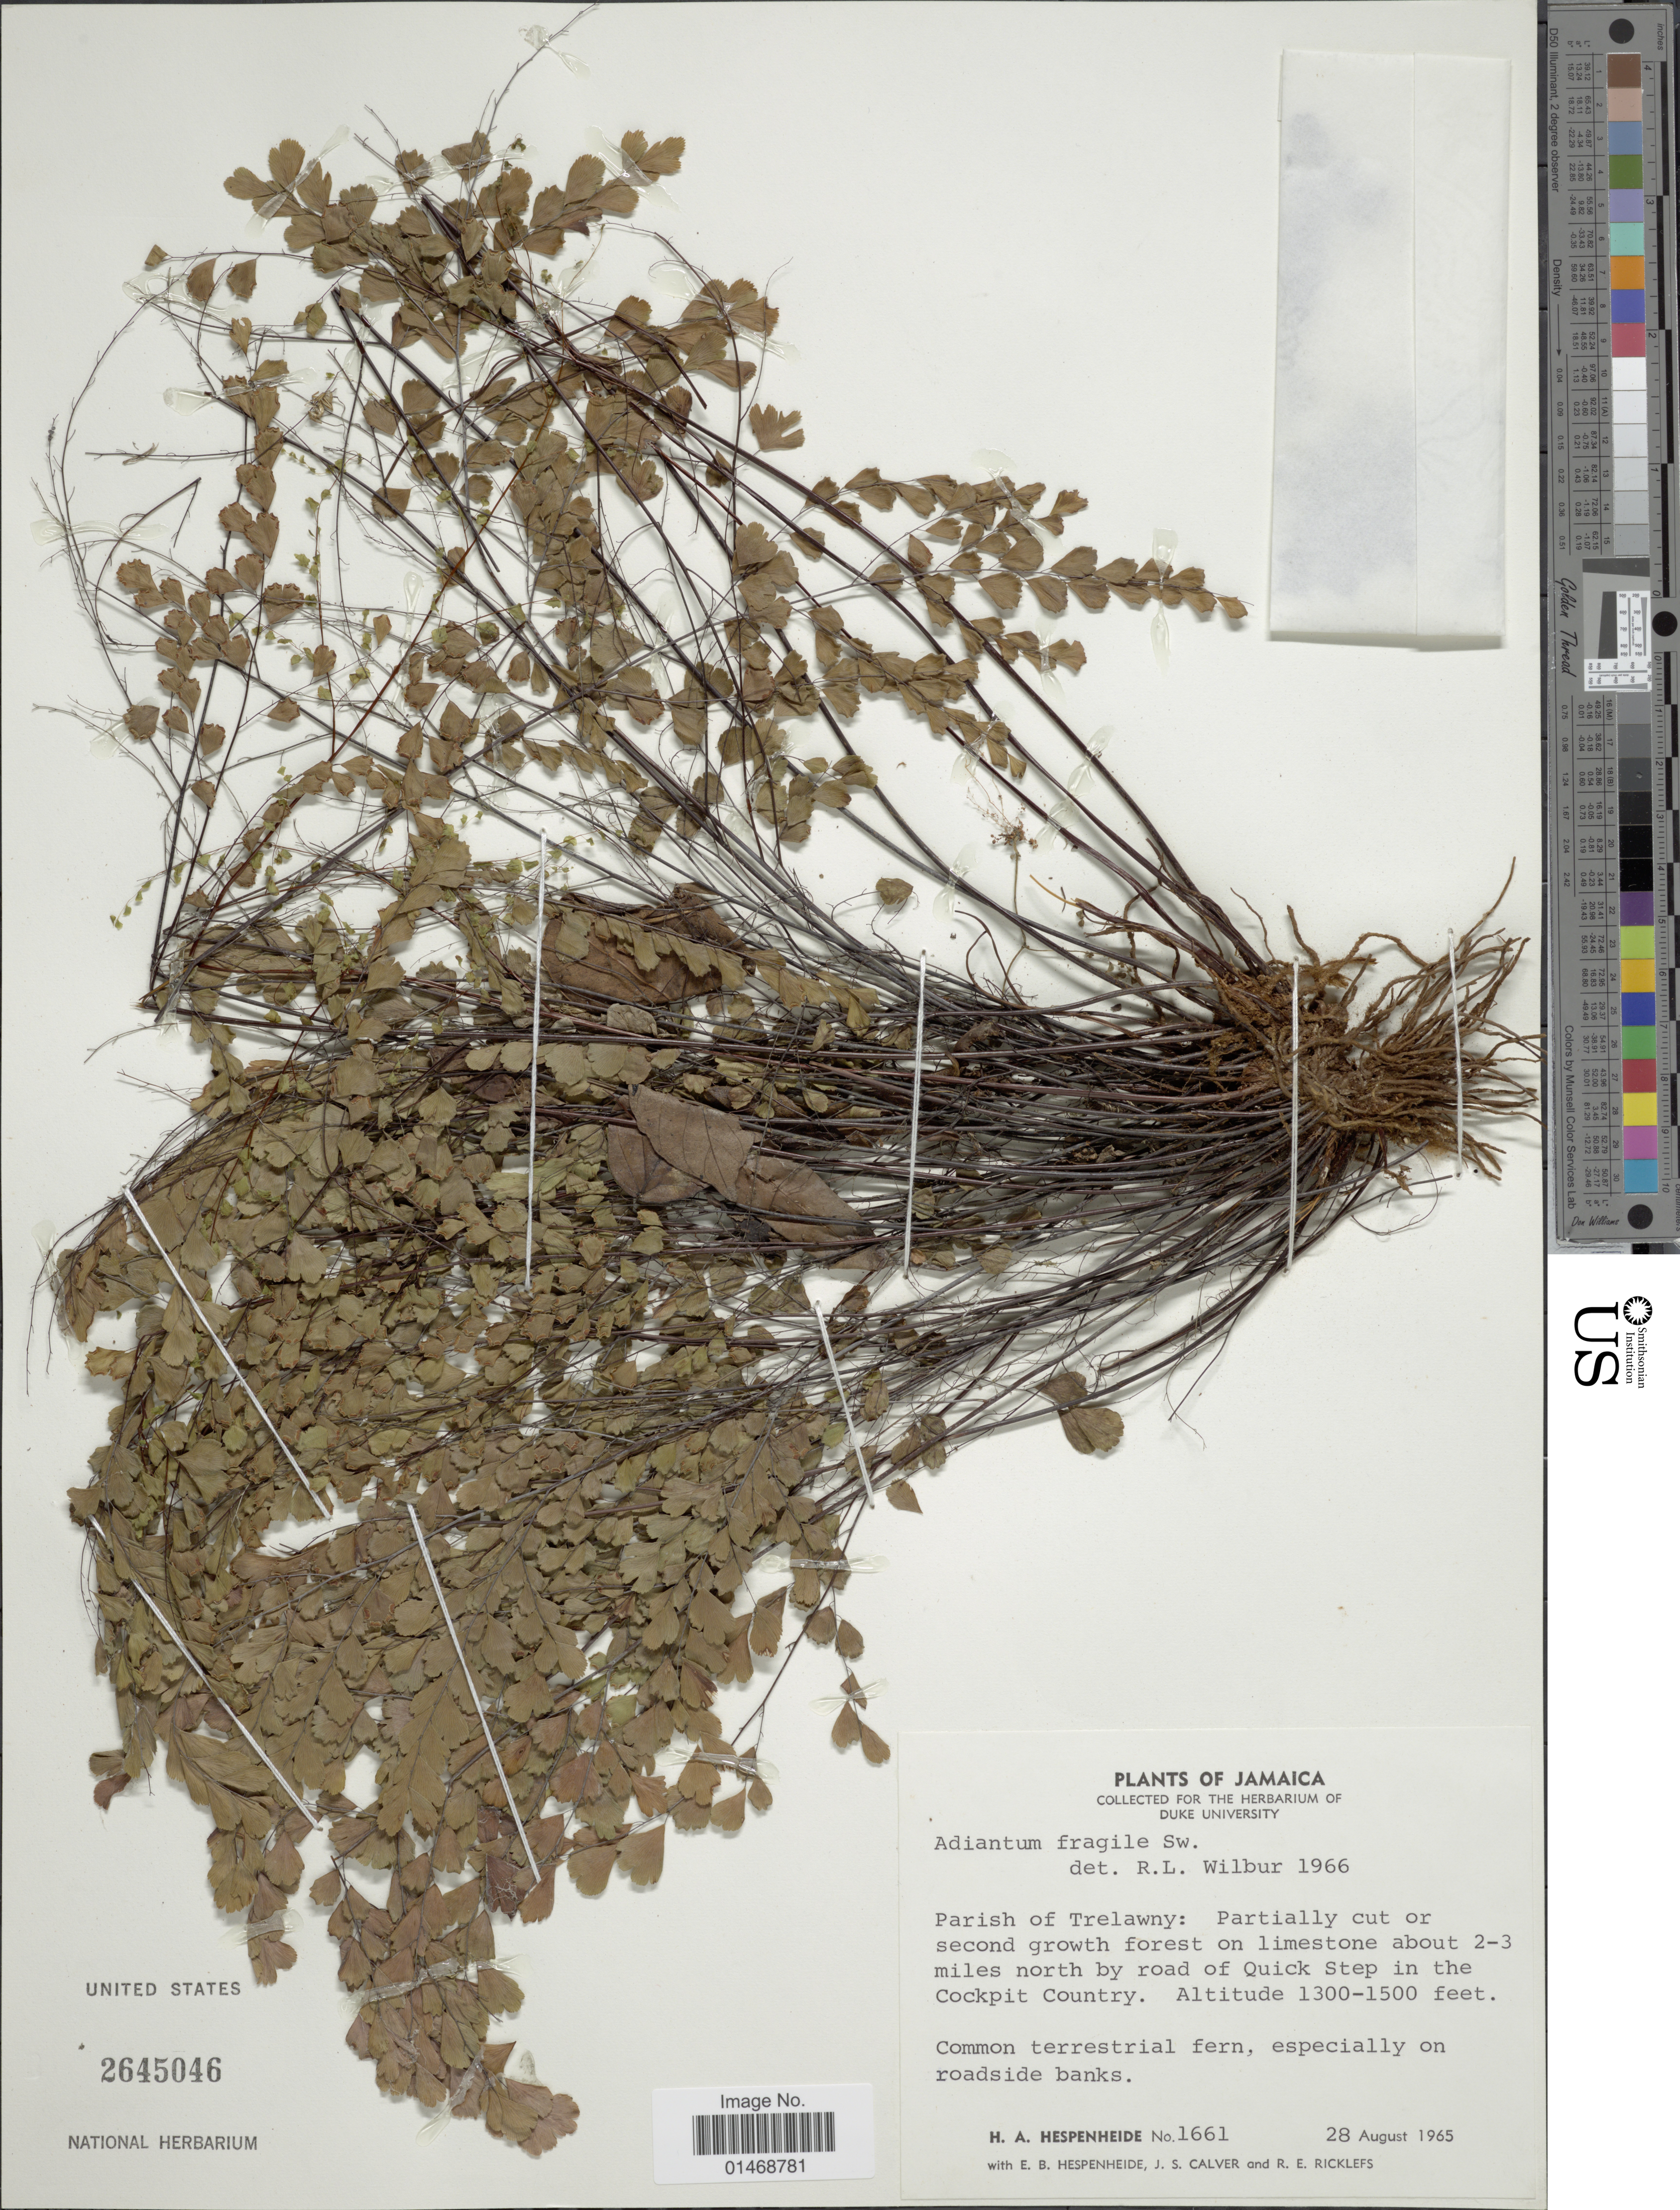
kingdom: Plantae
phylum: Tracheophyta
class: Polypodiopsida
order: Polypodiales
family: Pteridaceae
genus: Adiantum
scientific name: Adiantum fragile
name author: Sw.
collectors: H. Hespendheide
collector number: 1661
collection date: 1965-08-28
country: Jamaica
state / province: Trelawny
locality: Parish of Trelawny: Partially cut or second growth forest on limestone about 2-3 miles north by orad of Quick Step in the Cockpit Country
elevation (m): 396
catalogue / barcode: US 2645046